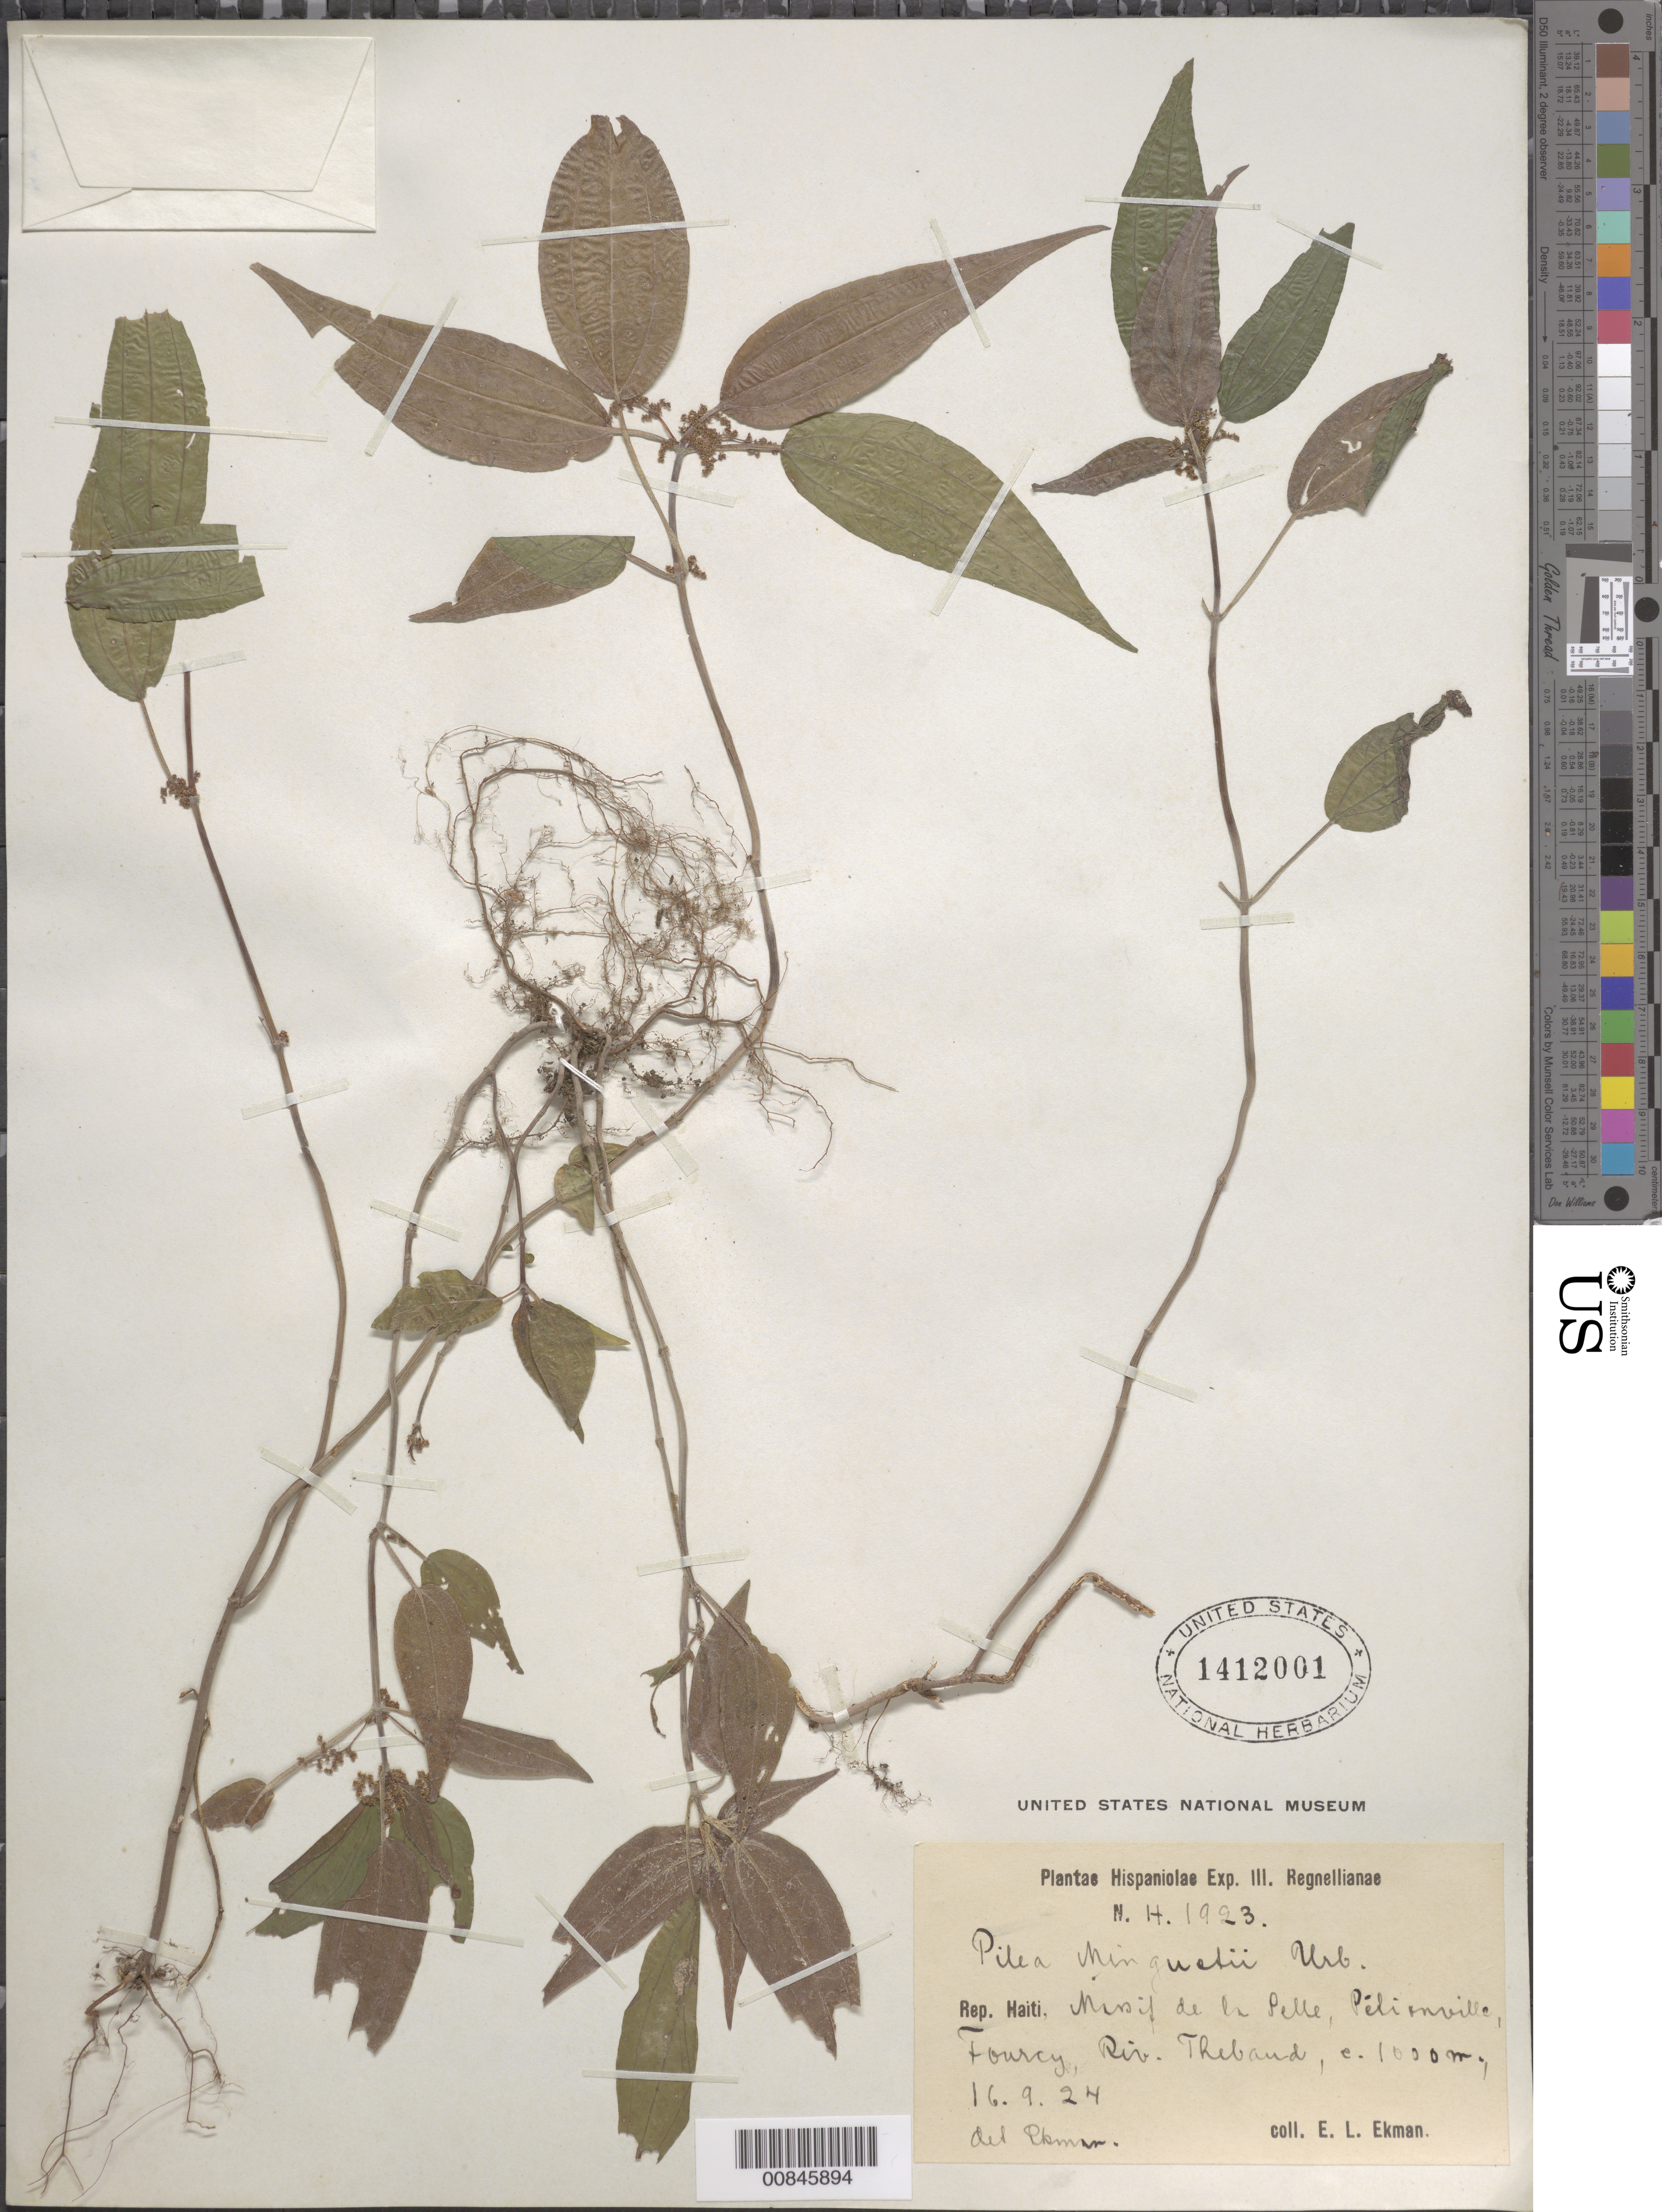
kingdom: Plantae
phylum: Tracheophyta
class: Magnoliopsida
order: Rosales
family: Urticaceae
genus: Pilea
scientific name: Pilea minguetii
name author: Urb.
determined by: Ekman, E. L.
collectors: E. L. Ekman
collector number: H 1923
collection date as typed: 16 Sep 1924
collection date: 1924-09-16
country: Haiti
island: Hispaniola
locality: Massif de la Selle, Pétionville, Fourcy, Riv. "Thebaud".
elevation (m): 1000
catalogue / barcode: US 1412001